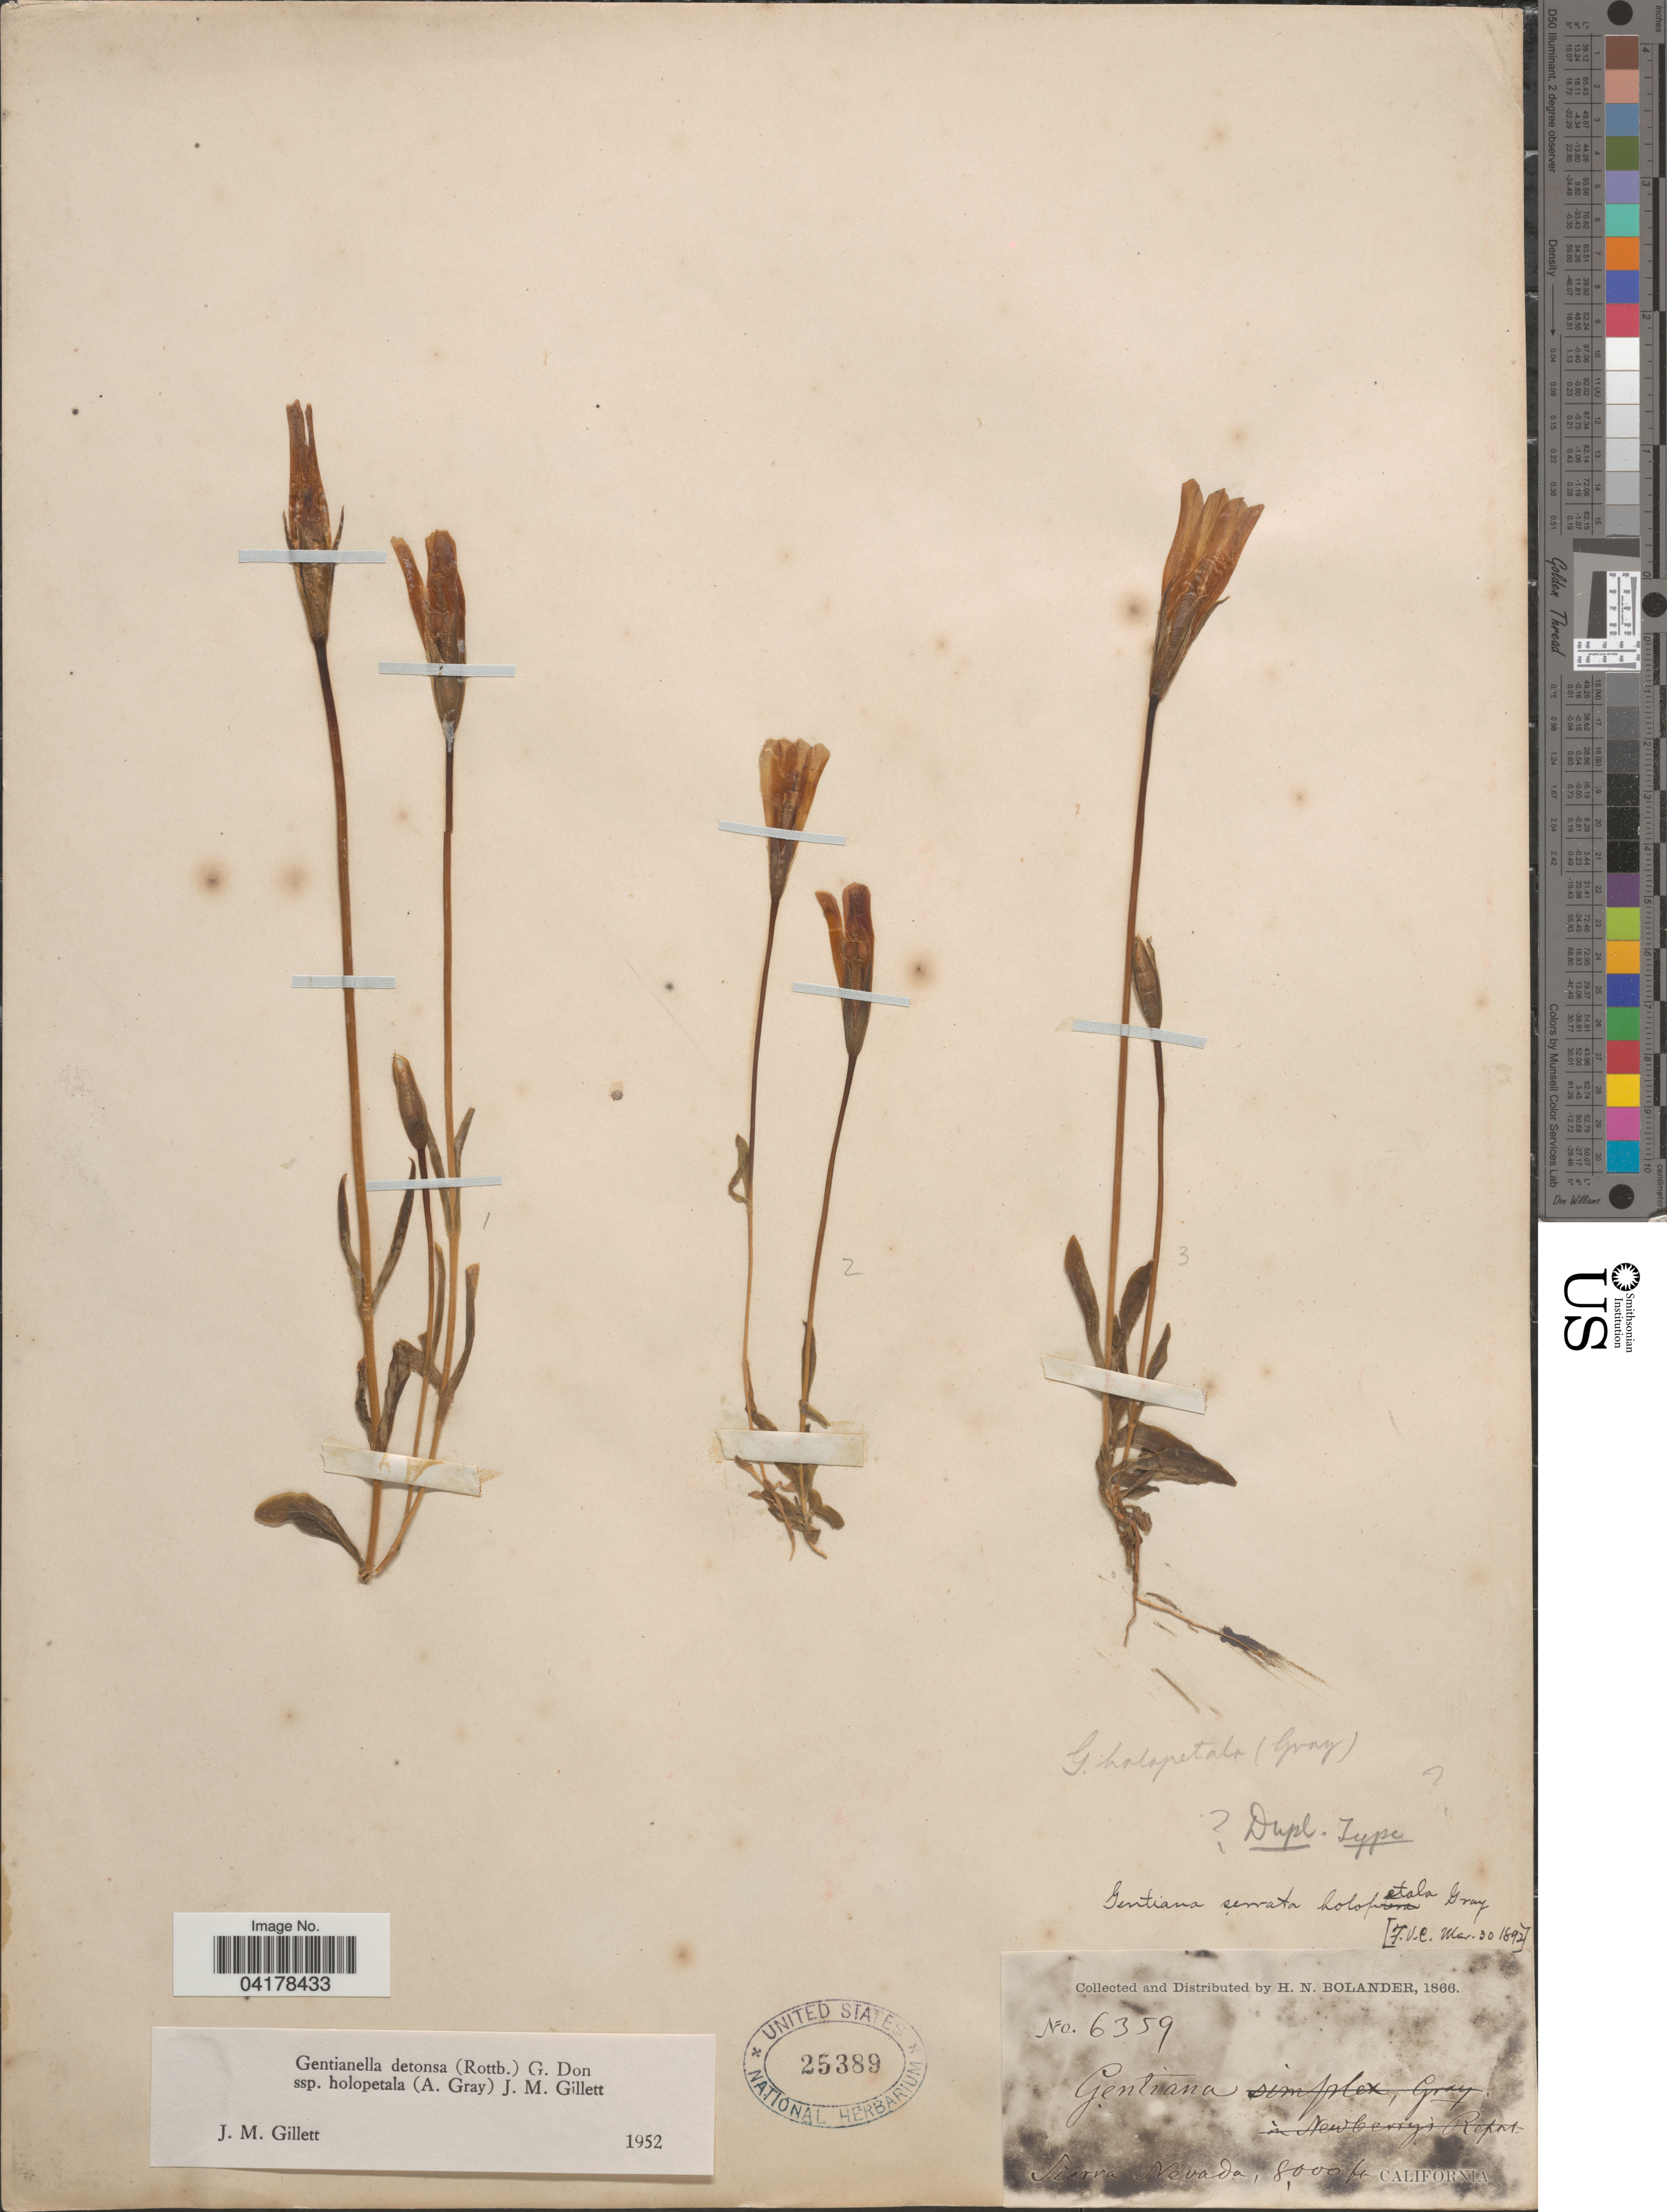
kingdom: Plantae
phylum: Tracheophyta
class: Magnoliopsida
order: Gentianales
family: Gentianaceae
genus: Gentianella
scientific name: Gentianella detonsa subsp. holopetala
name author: (A. Gray) J.M. Gillett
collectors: H. Bolander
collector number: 6359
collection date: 1866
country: United States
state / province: California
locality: Sierra Nevada.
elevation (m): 2438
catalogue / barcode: US 25389